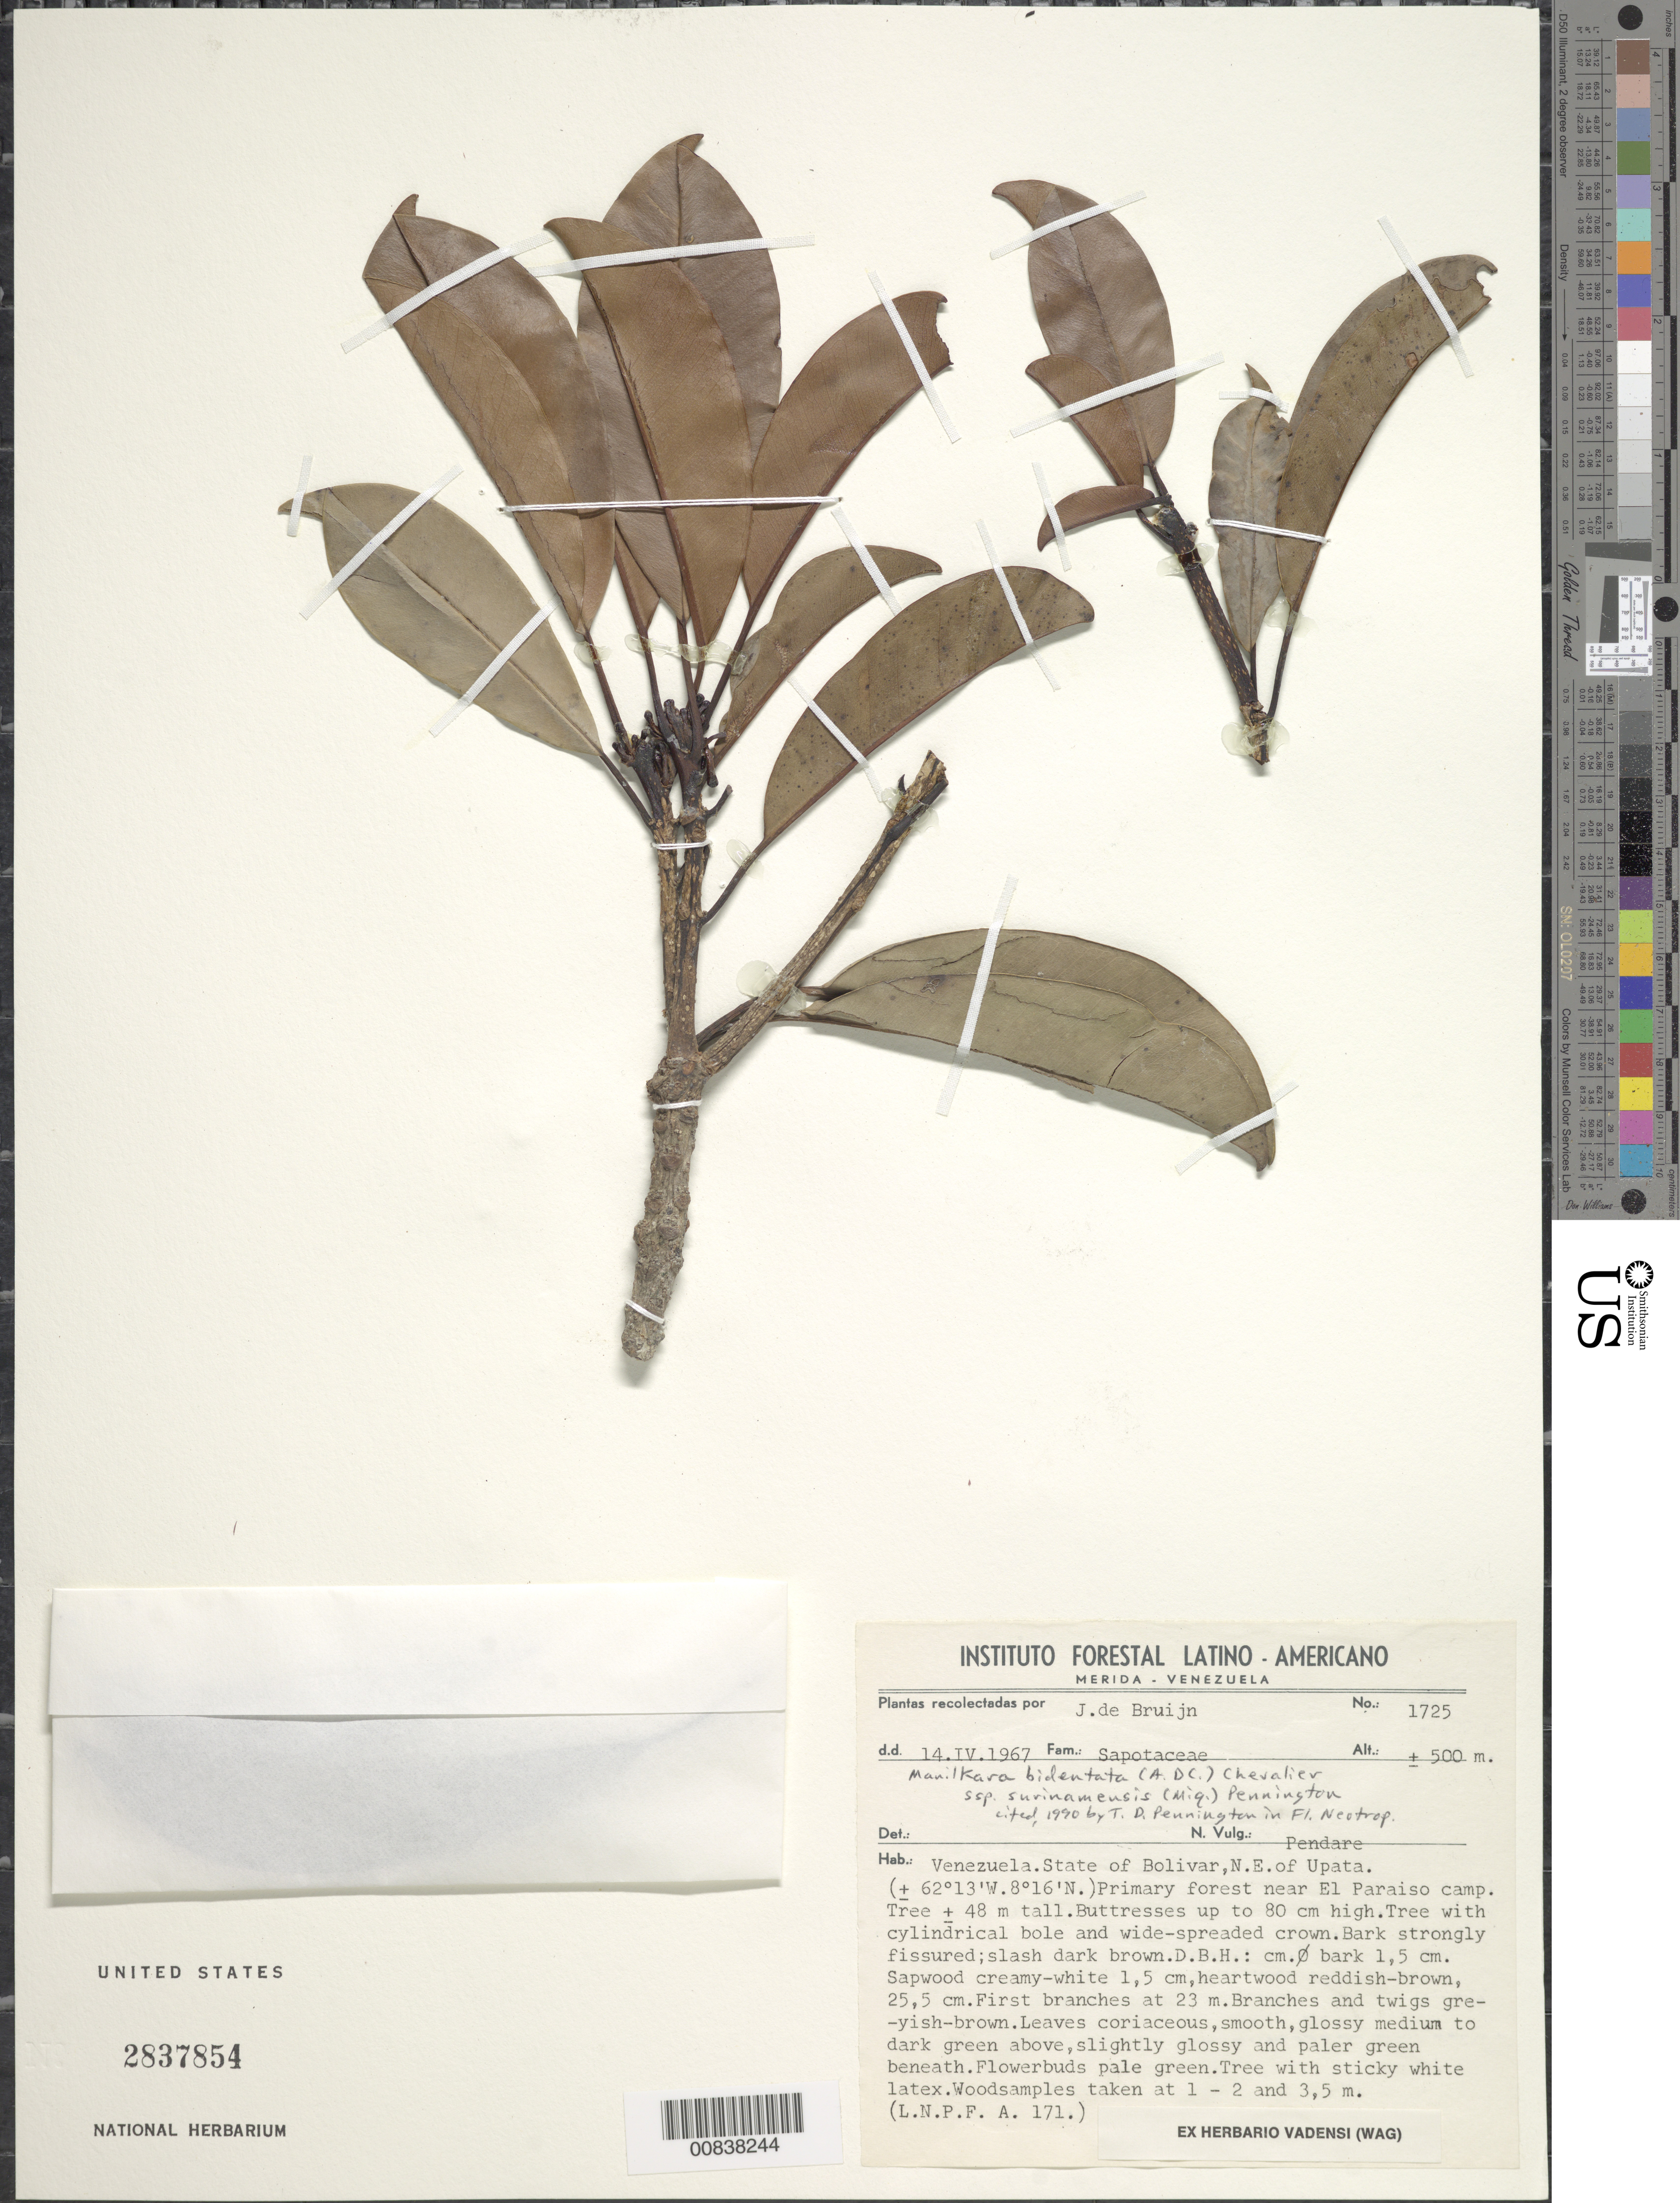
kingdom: Plantae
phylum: Tracheophyta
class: Magnoliopsida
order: Ericales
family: Sapotaceae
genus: Manilkara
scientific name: Manilkara bidentata subsp. surinamensis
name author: (Miq.) T.D. Penn.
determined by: Pennington, T. D., (K)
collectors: J. Bruijn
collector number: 1725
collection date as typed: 14-Apr-67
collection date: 1967-04-14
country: Venezuela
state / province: Bolívar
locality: Upata, NE of, near El Paraiso camp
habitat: Primary forest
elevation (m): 500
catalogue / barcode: US 2837854